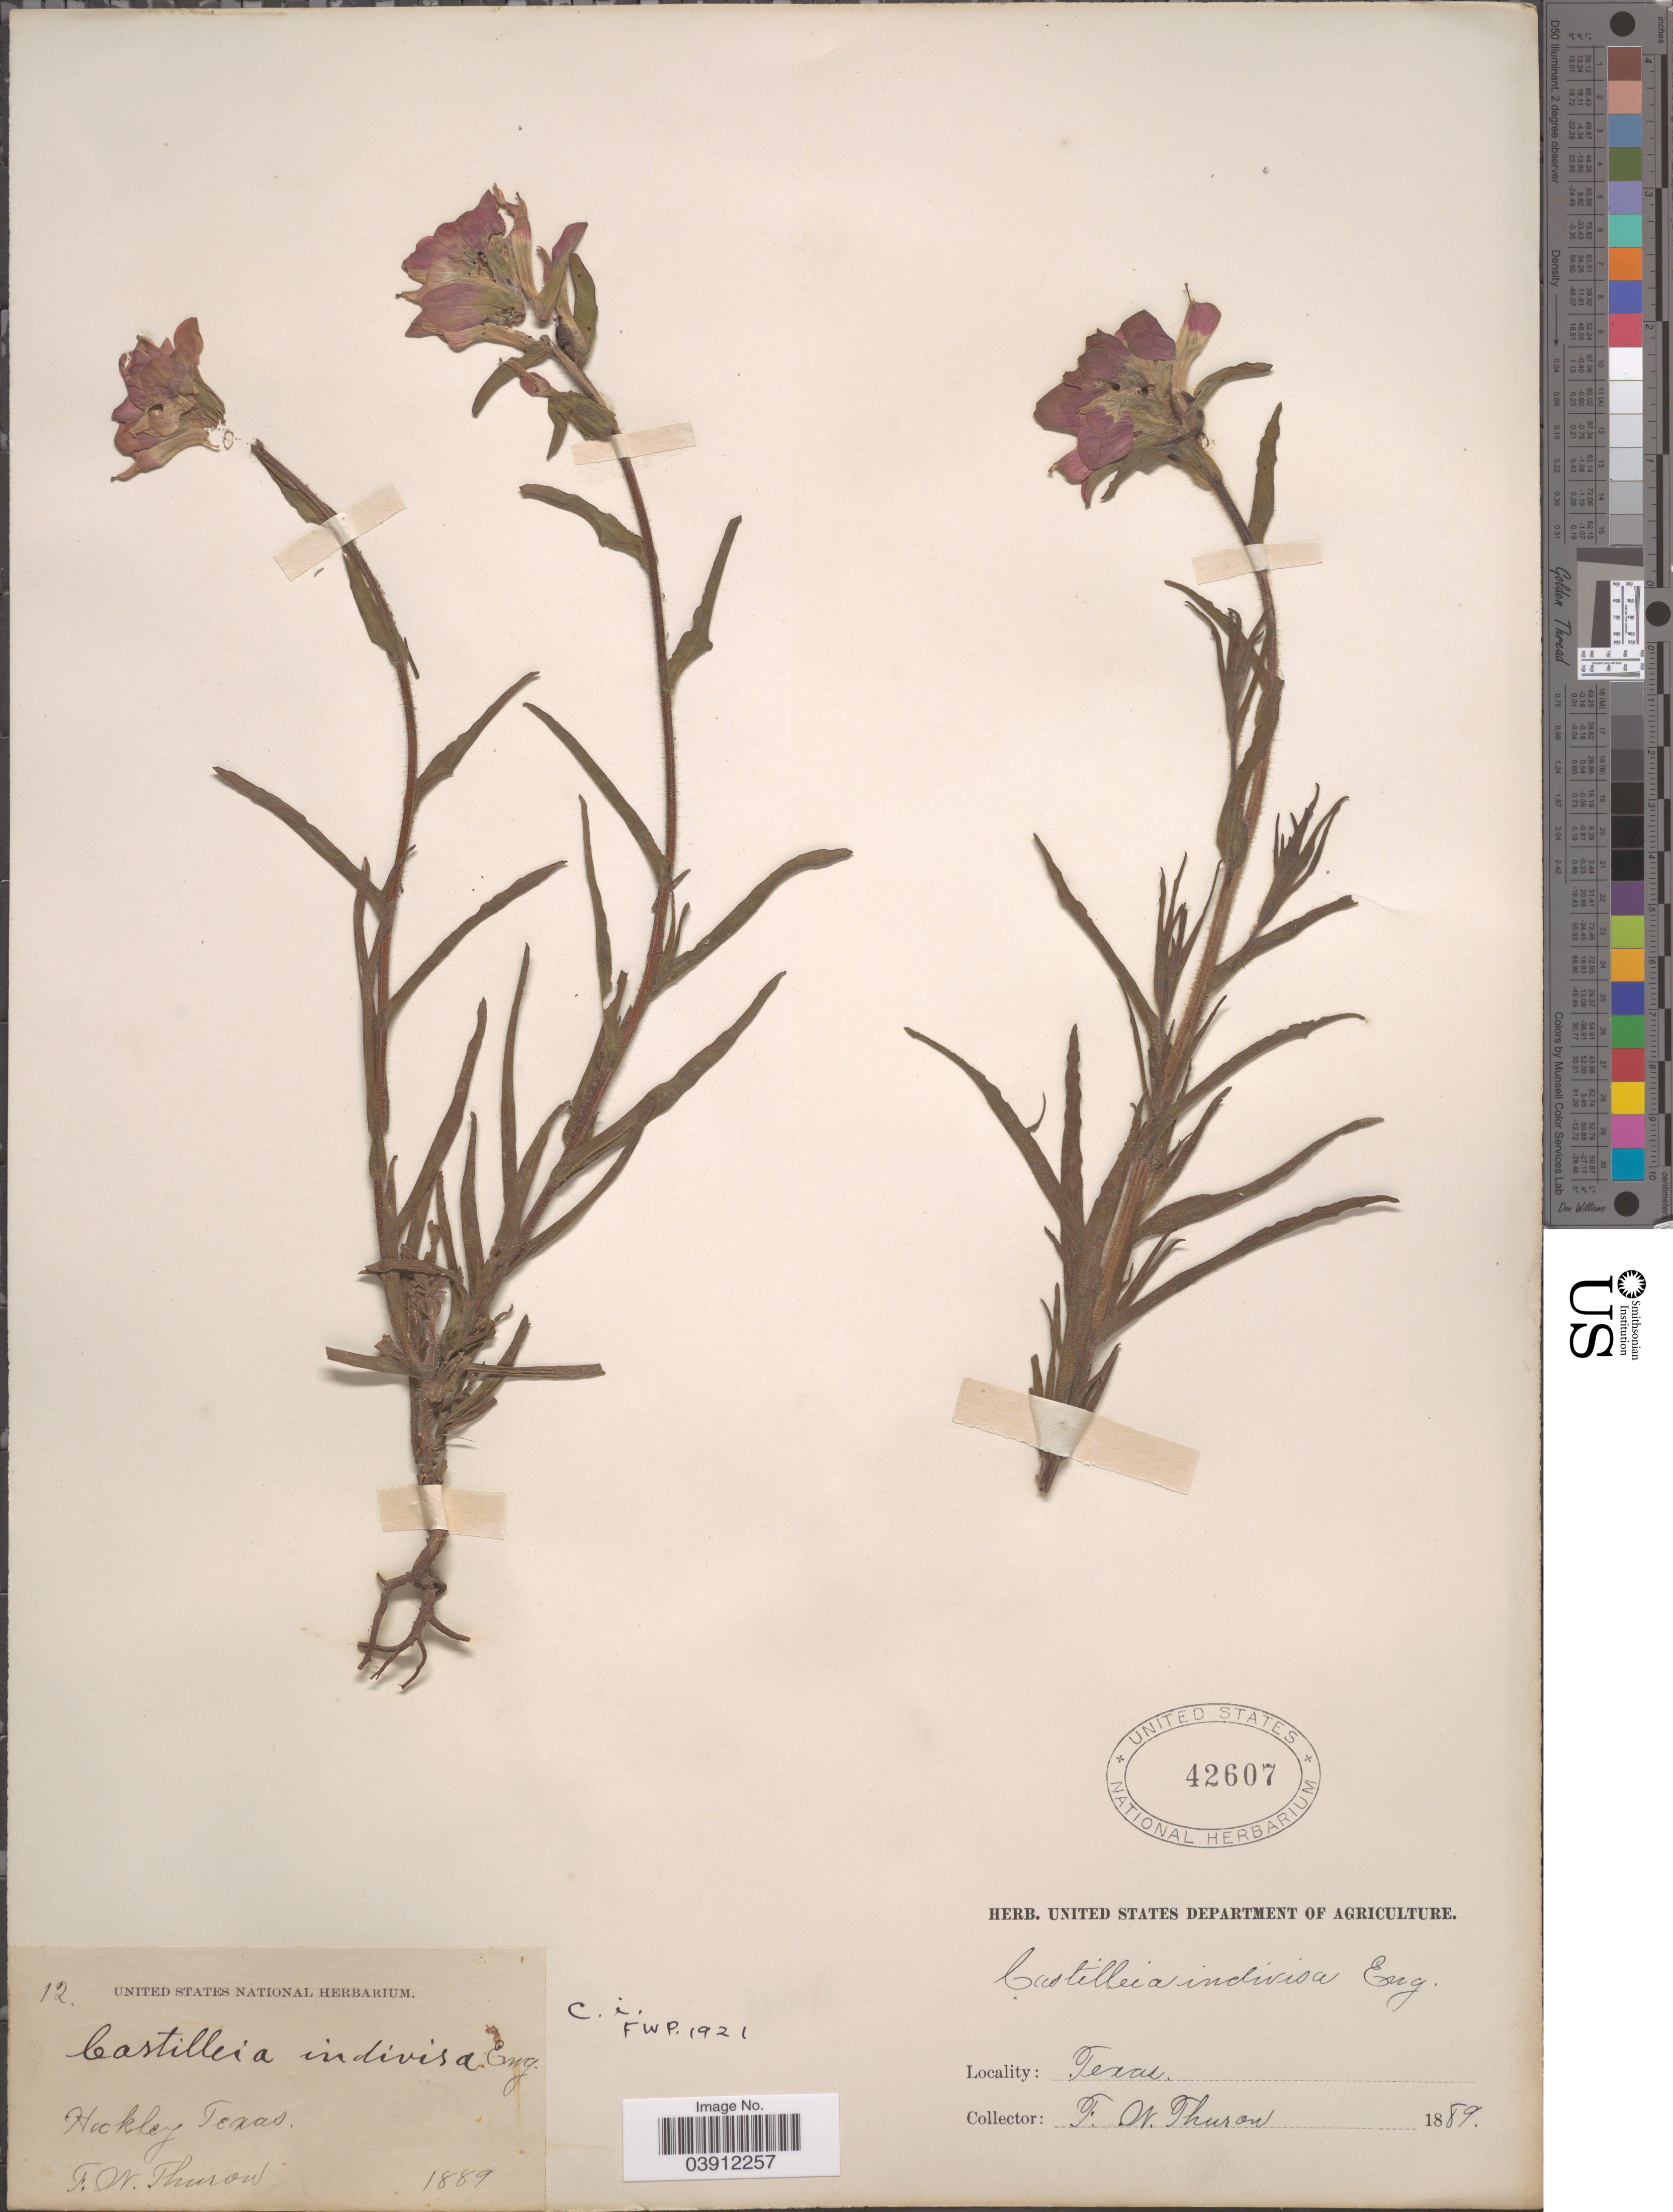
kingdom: Plantae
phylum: Tracheophyta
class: Magnoliopsida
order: Lamiales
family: Orobanchaceae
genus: Castilleja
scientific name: Castilleja indivisa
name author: Engelm. in Engelm. & A. Gray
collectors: F. W. Thurow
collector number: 12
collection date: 1889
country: United States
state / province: Texas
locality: Hockley.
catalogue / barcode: US 42607